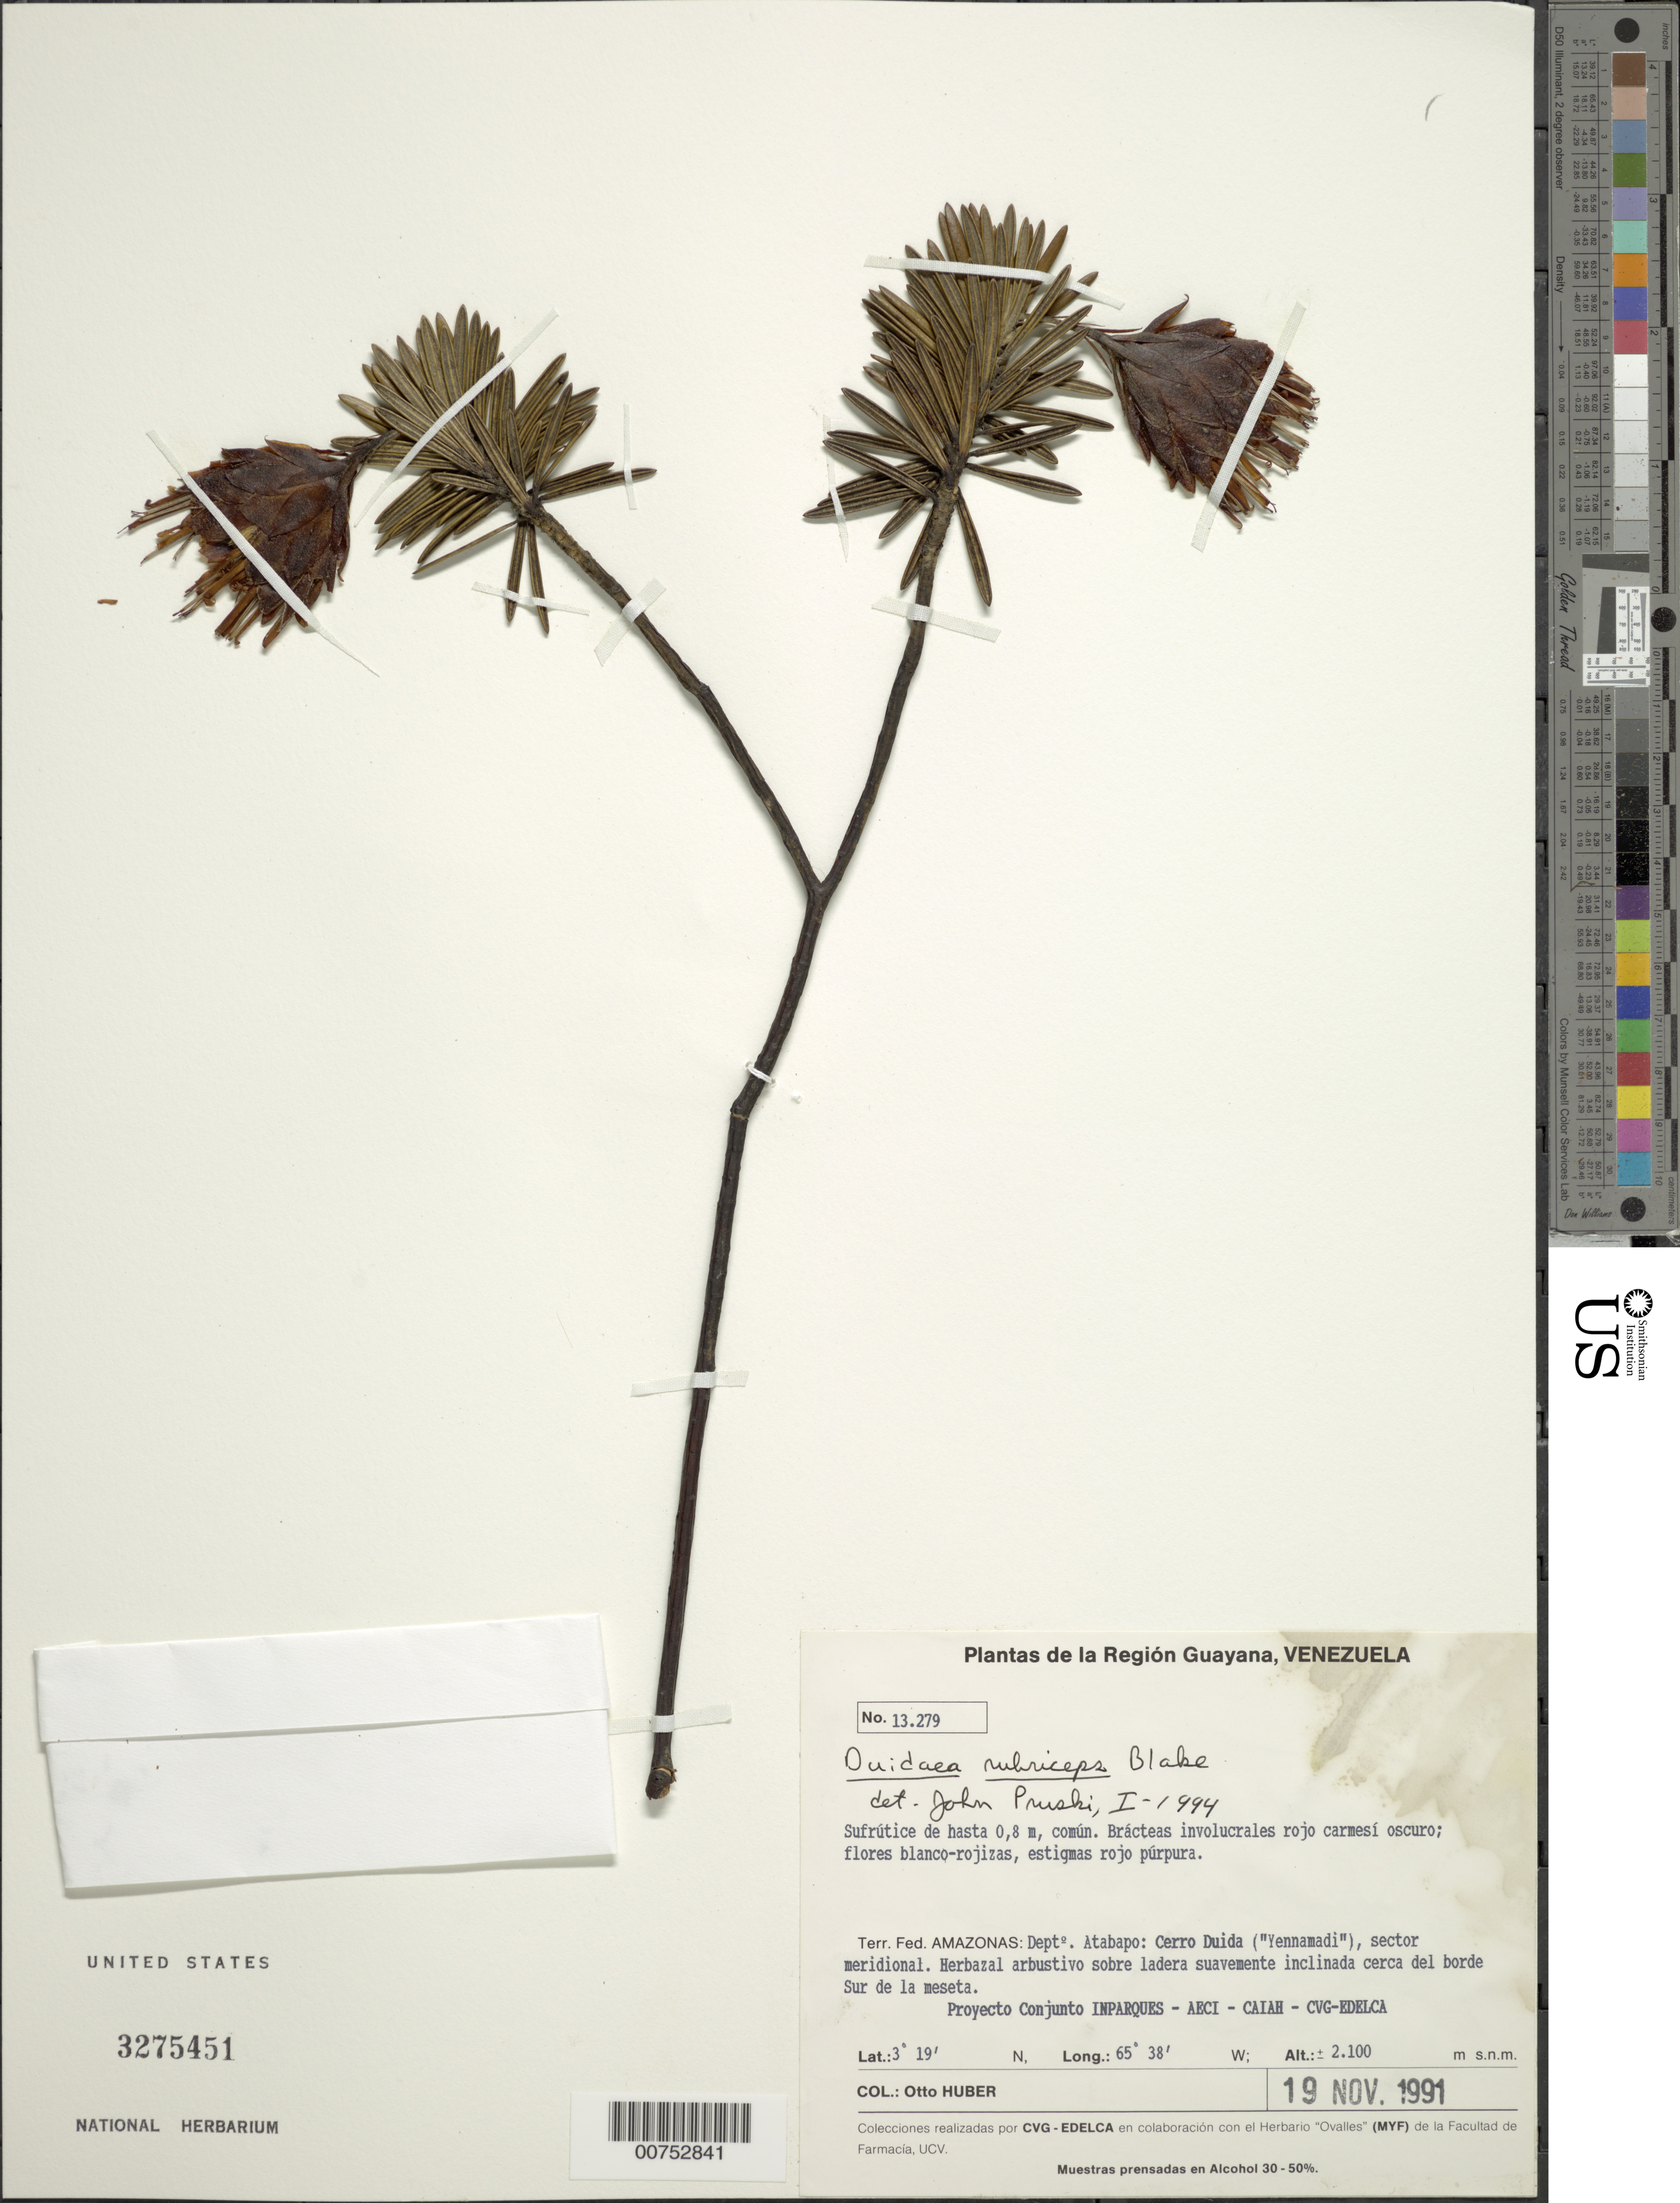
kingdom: Plantae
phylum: Tracheophyta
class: Magnoliopsida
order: Asterales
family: Asteraceae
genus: Duidaea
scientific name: Duidaea rubriceps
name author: S.F. Blake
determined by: Pruski, J. F.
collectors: O. Huber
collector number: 13279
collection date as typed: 19-Nov-91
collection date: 1991-11-19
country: Venezuela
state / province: Amazonas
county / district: Atabapo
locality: Cerro Duida ("Yennamadi"), sector meridional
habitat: Herbazal arbustivo sobre ladera suavemente inclinada cerca del borde sur de la meseta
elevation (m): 2100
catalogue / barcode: US 3275451